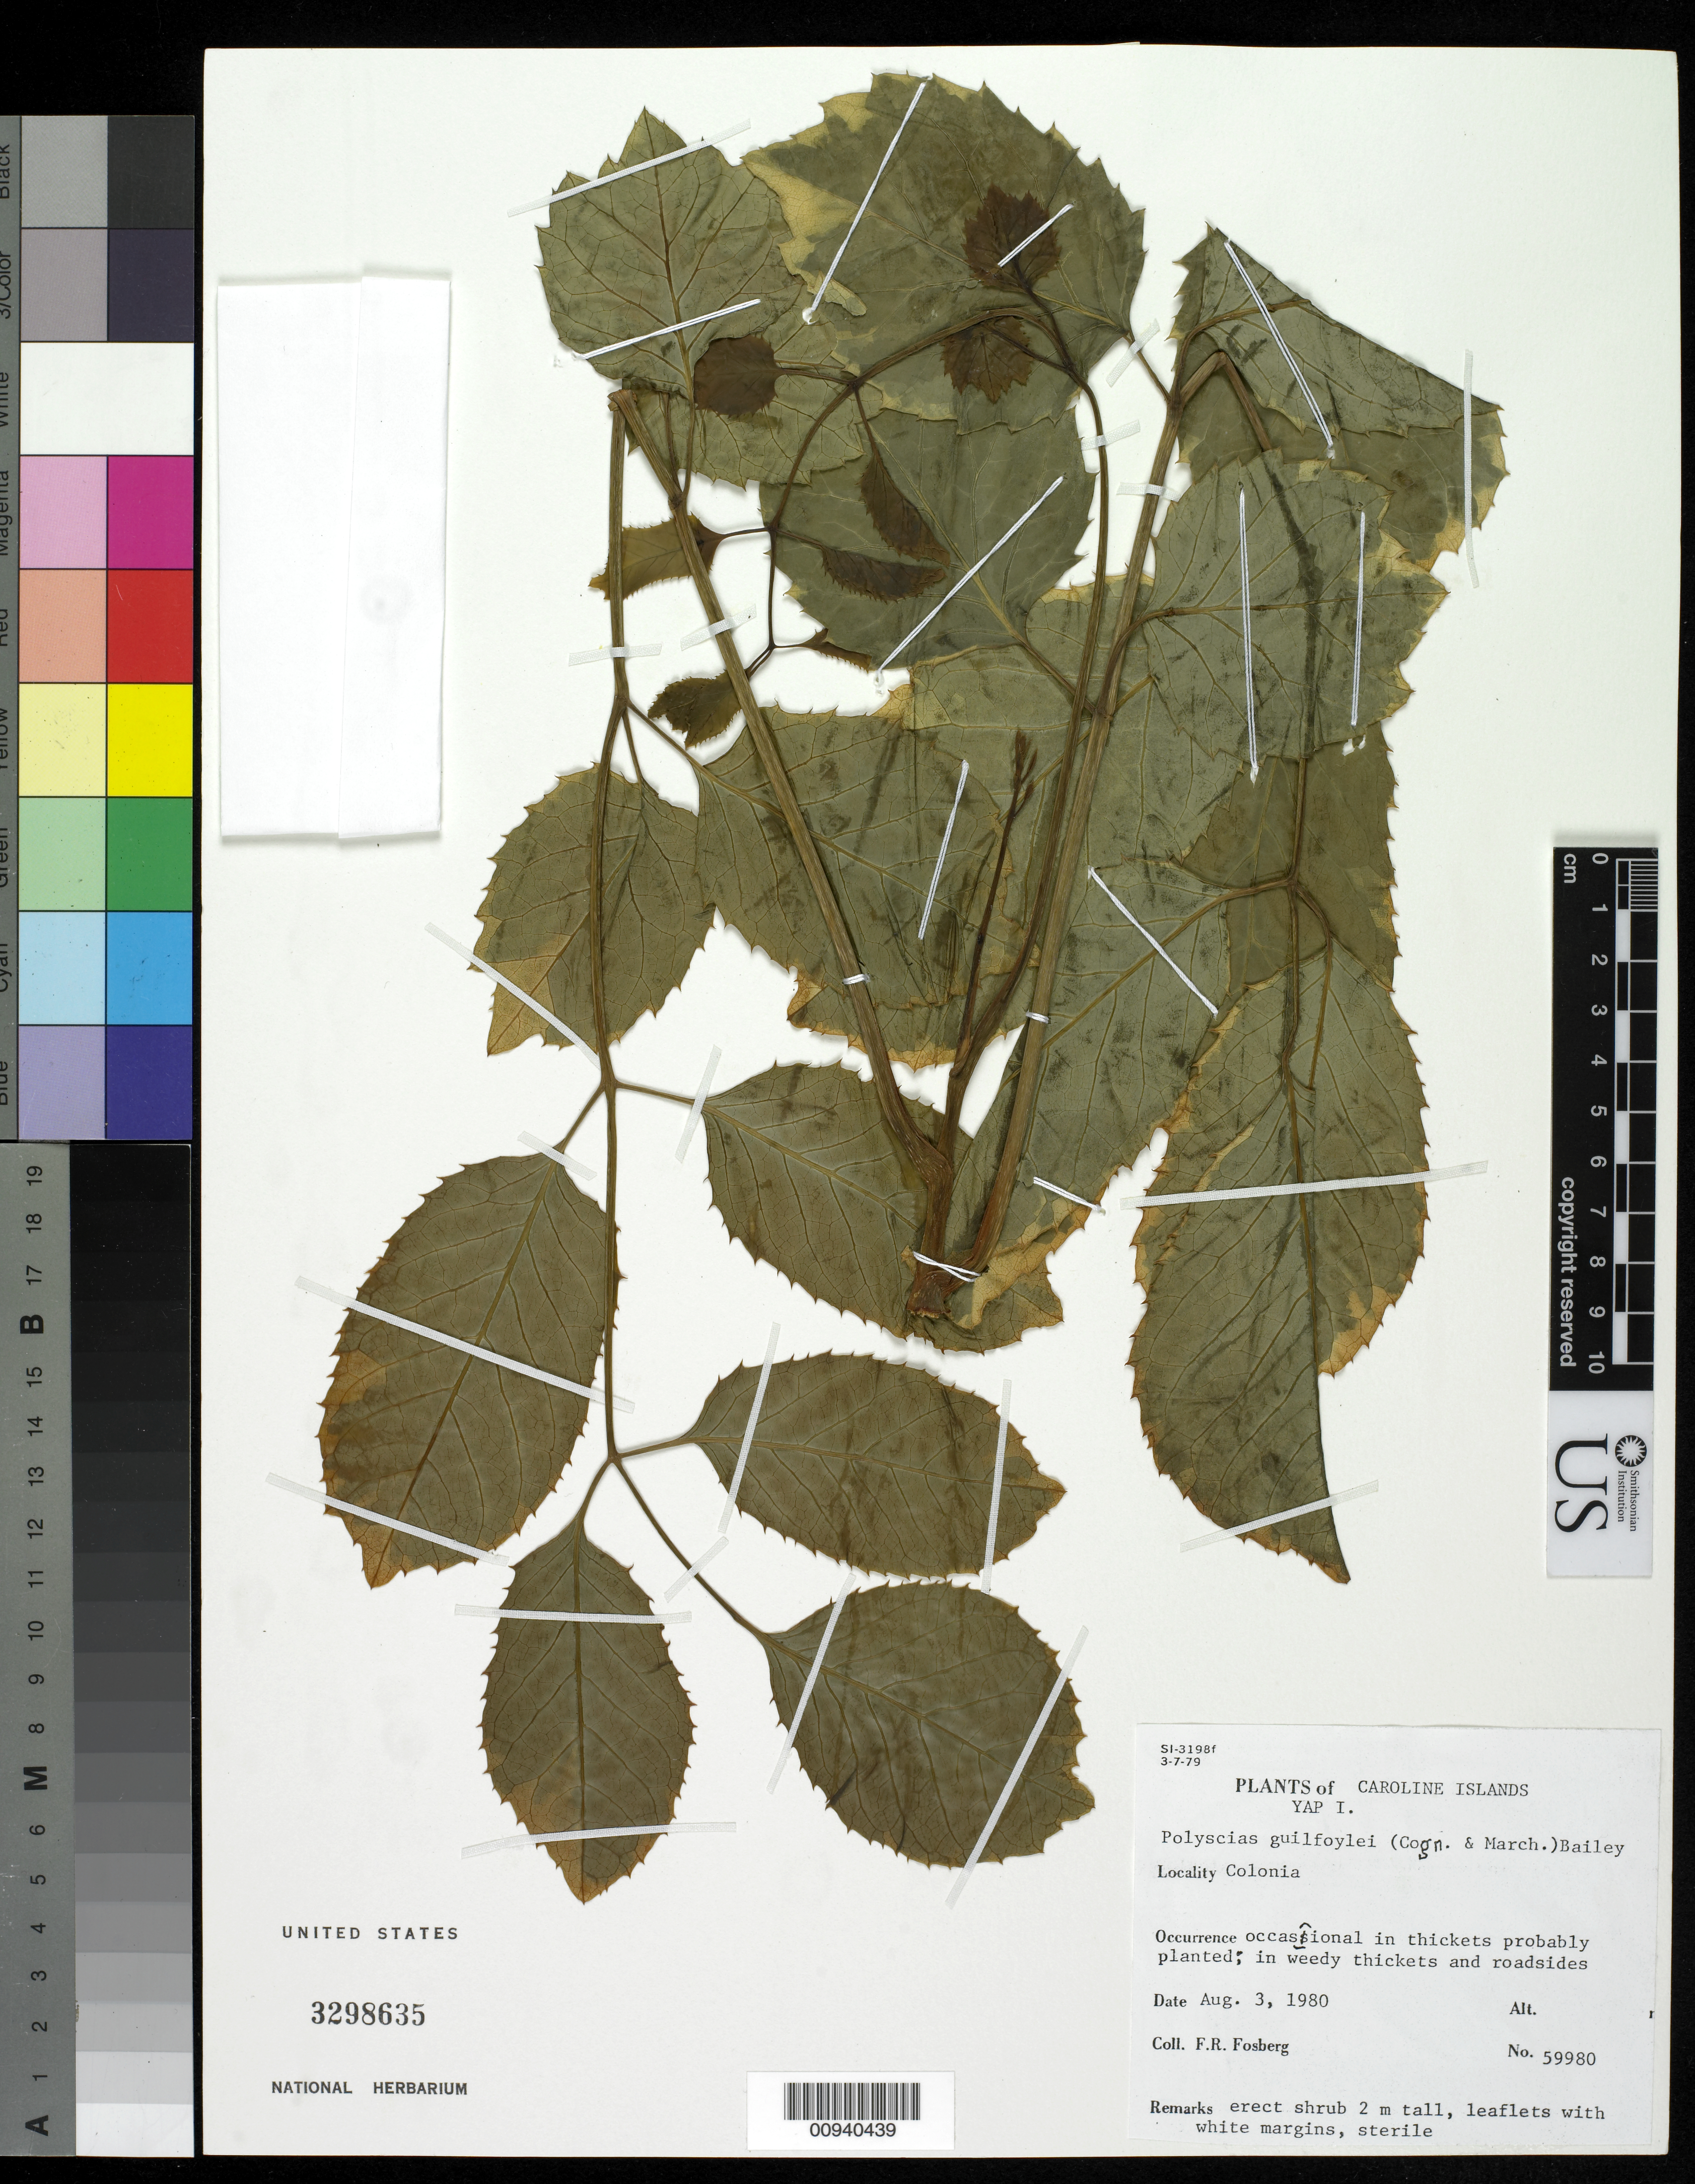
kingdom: Plantae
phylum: Tracheophyta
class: Magnoliopsida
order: Apiales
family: Araliaceae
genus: Polyscias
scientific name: Polyscias guilfoylei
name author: (W. Bull) L.H. Bailey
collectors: F. R. Fosberg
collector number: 59980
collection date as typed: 03 Aug 1980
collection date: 1980-08-03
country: Micronesia, Federated States of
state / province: Yap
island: Yap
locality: Colonia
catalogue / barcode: US 3298635